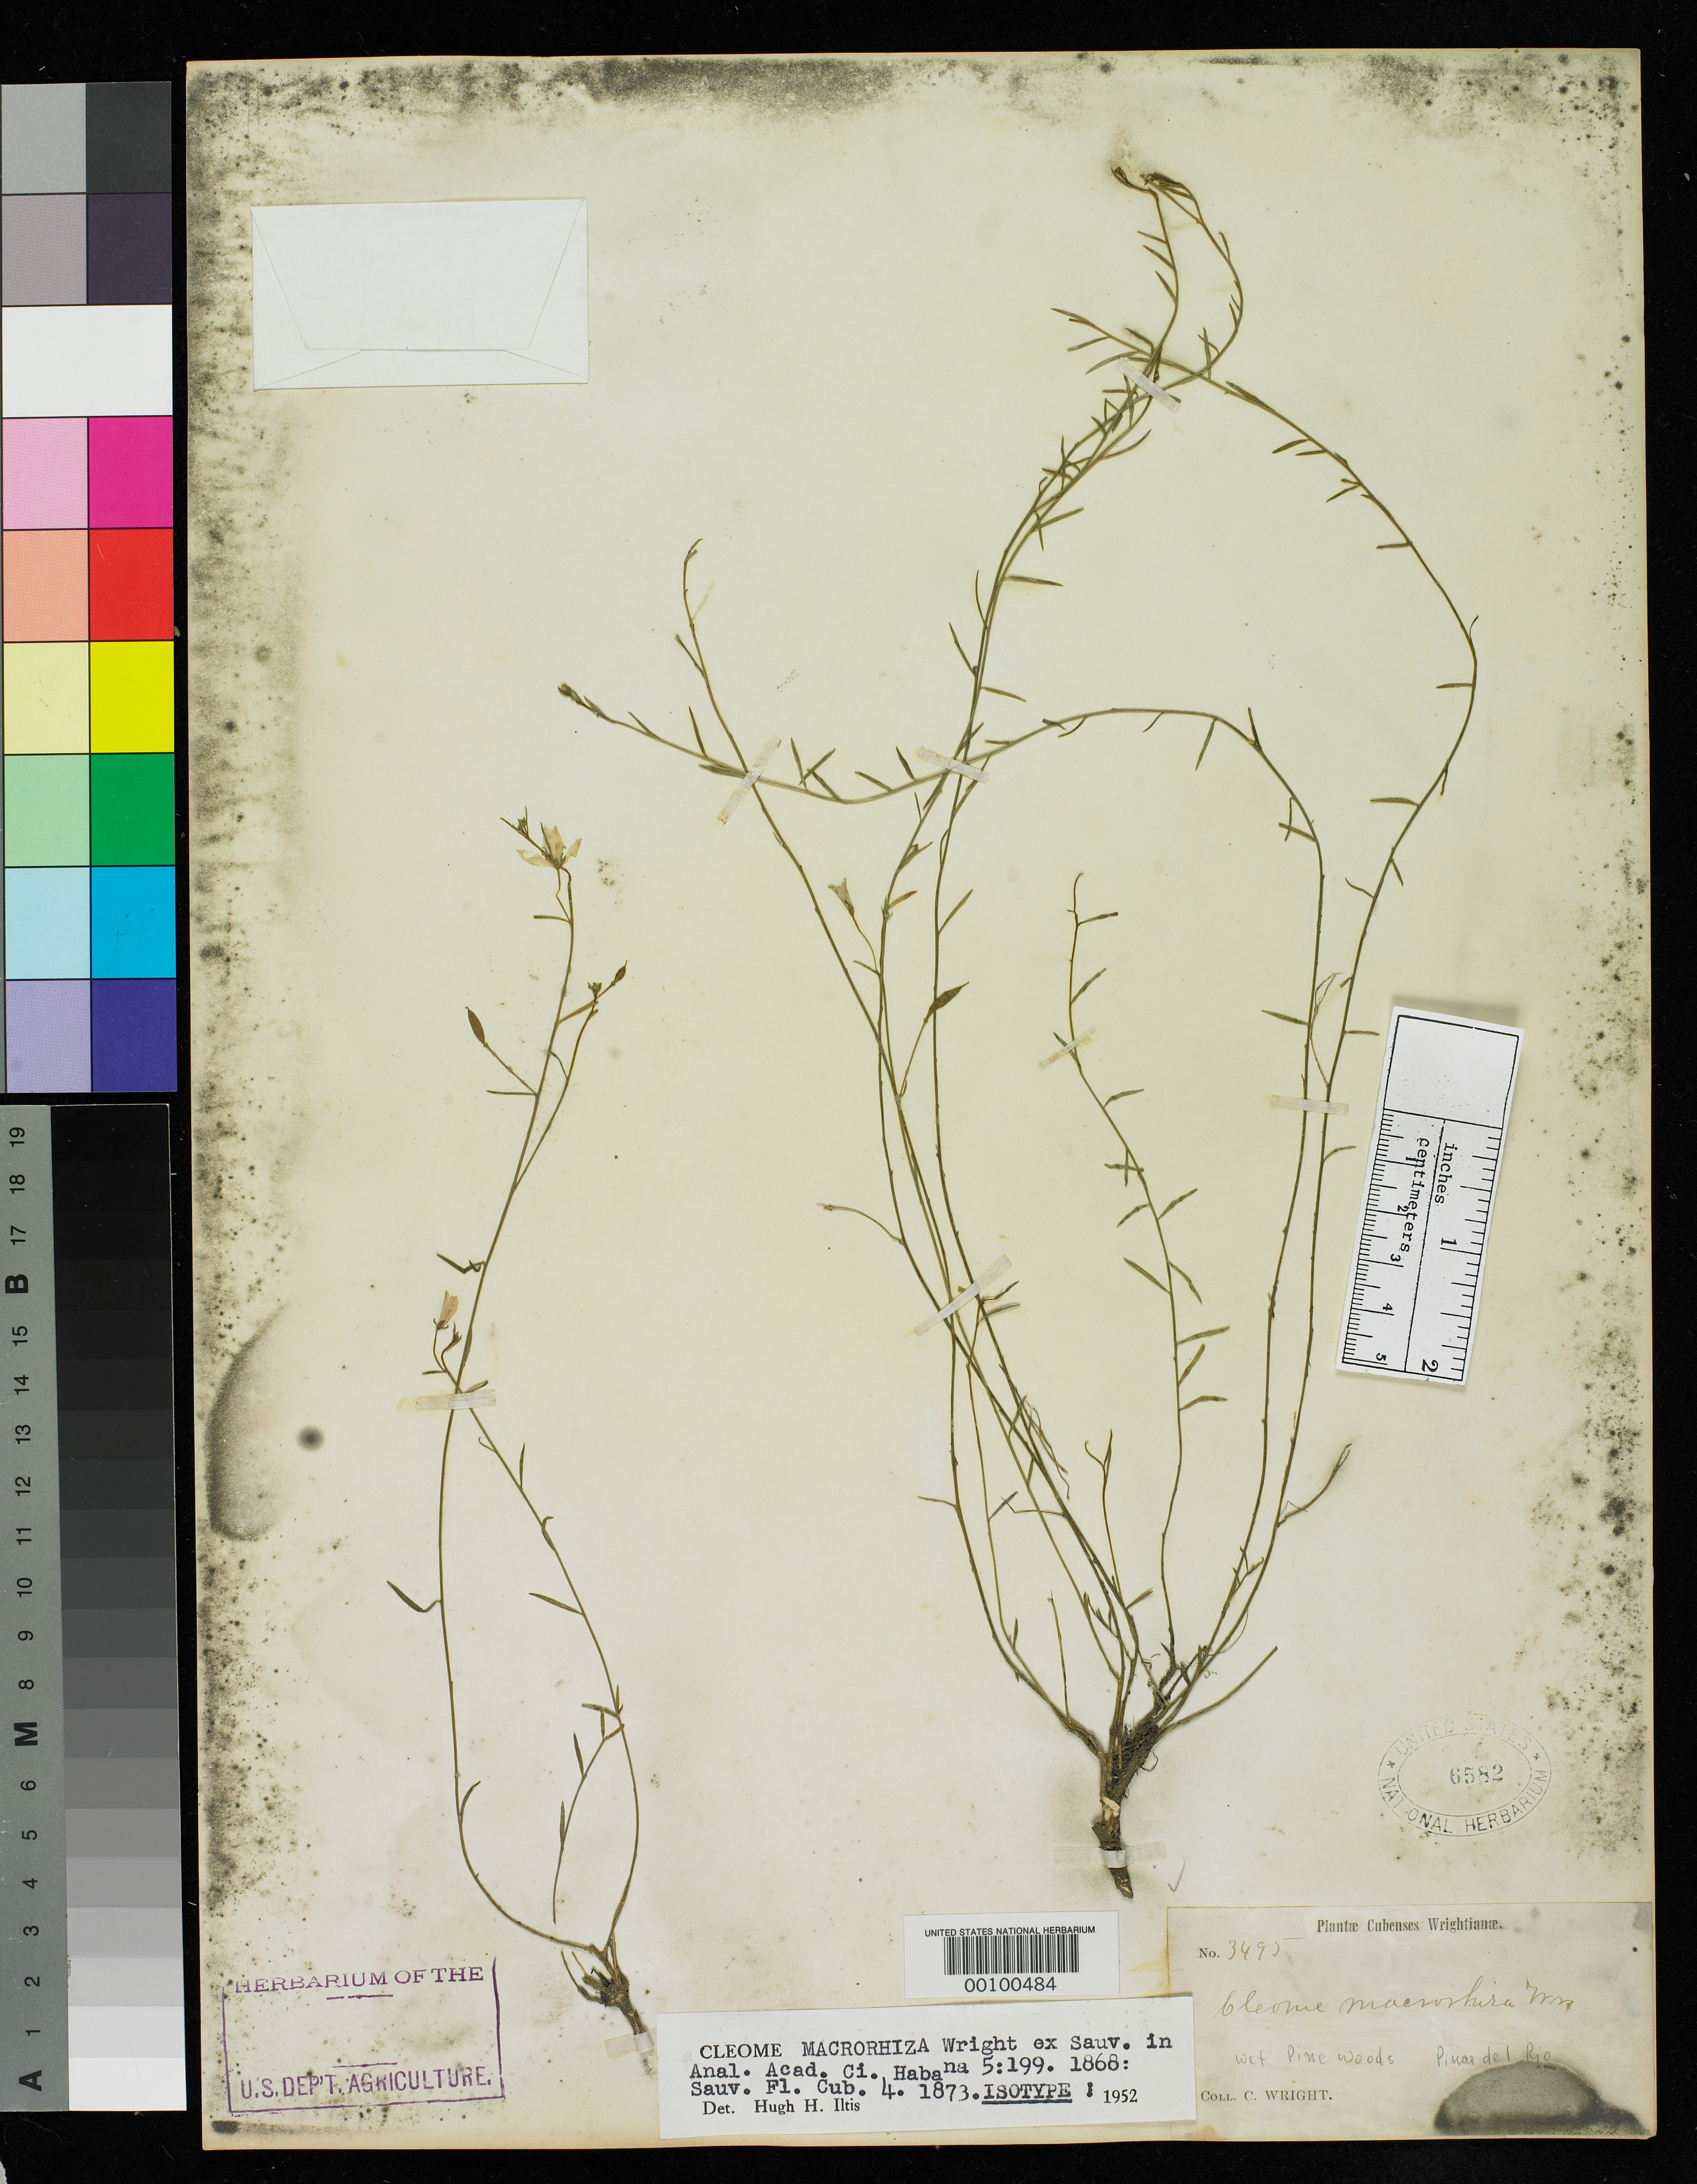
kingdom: Plantae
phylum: Tracheophyta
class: Magnoliopsida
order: Brassicales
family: Cleomaceae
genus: Cleome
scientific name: Cleome macrorhiza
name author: C. Wright in Sauvalle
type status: Isotype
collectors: C. Wright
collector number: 3495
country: Cuba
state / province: Pinar del Río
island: Greater Antilles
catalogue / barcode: US 6582